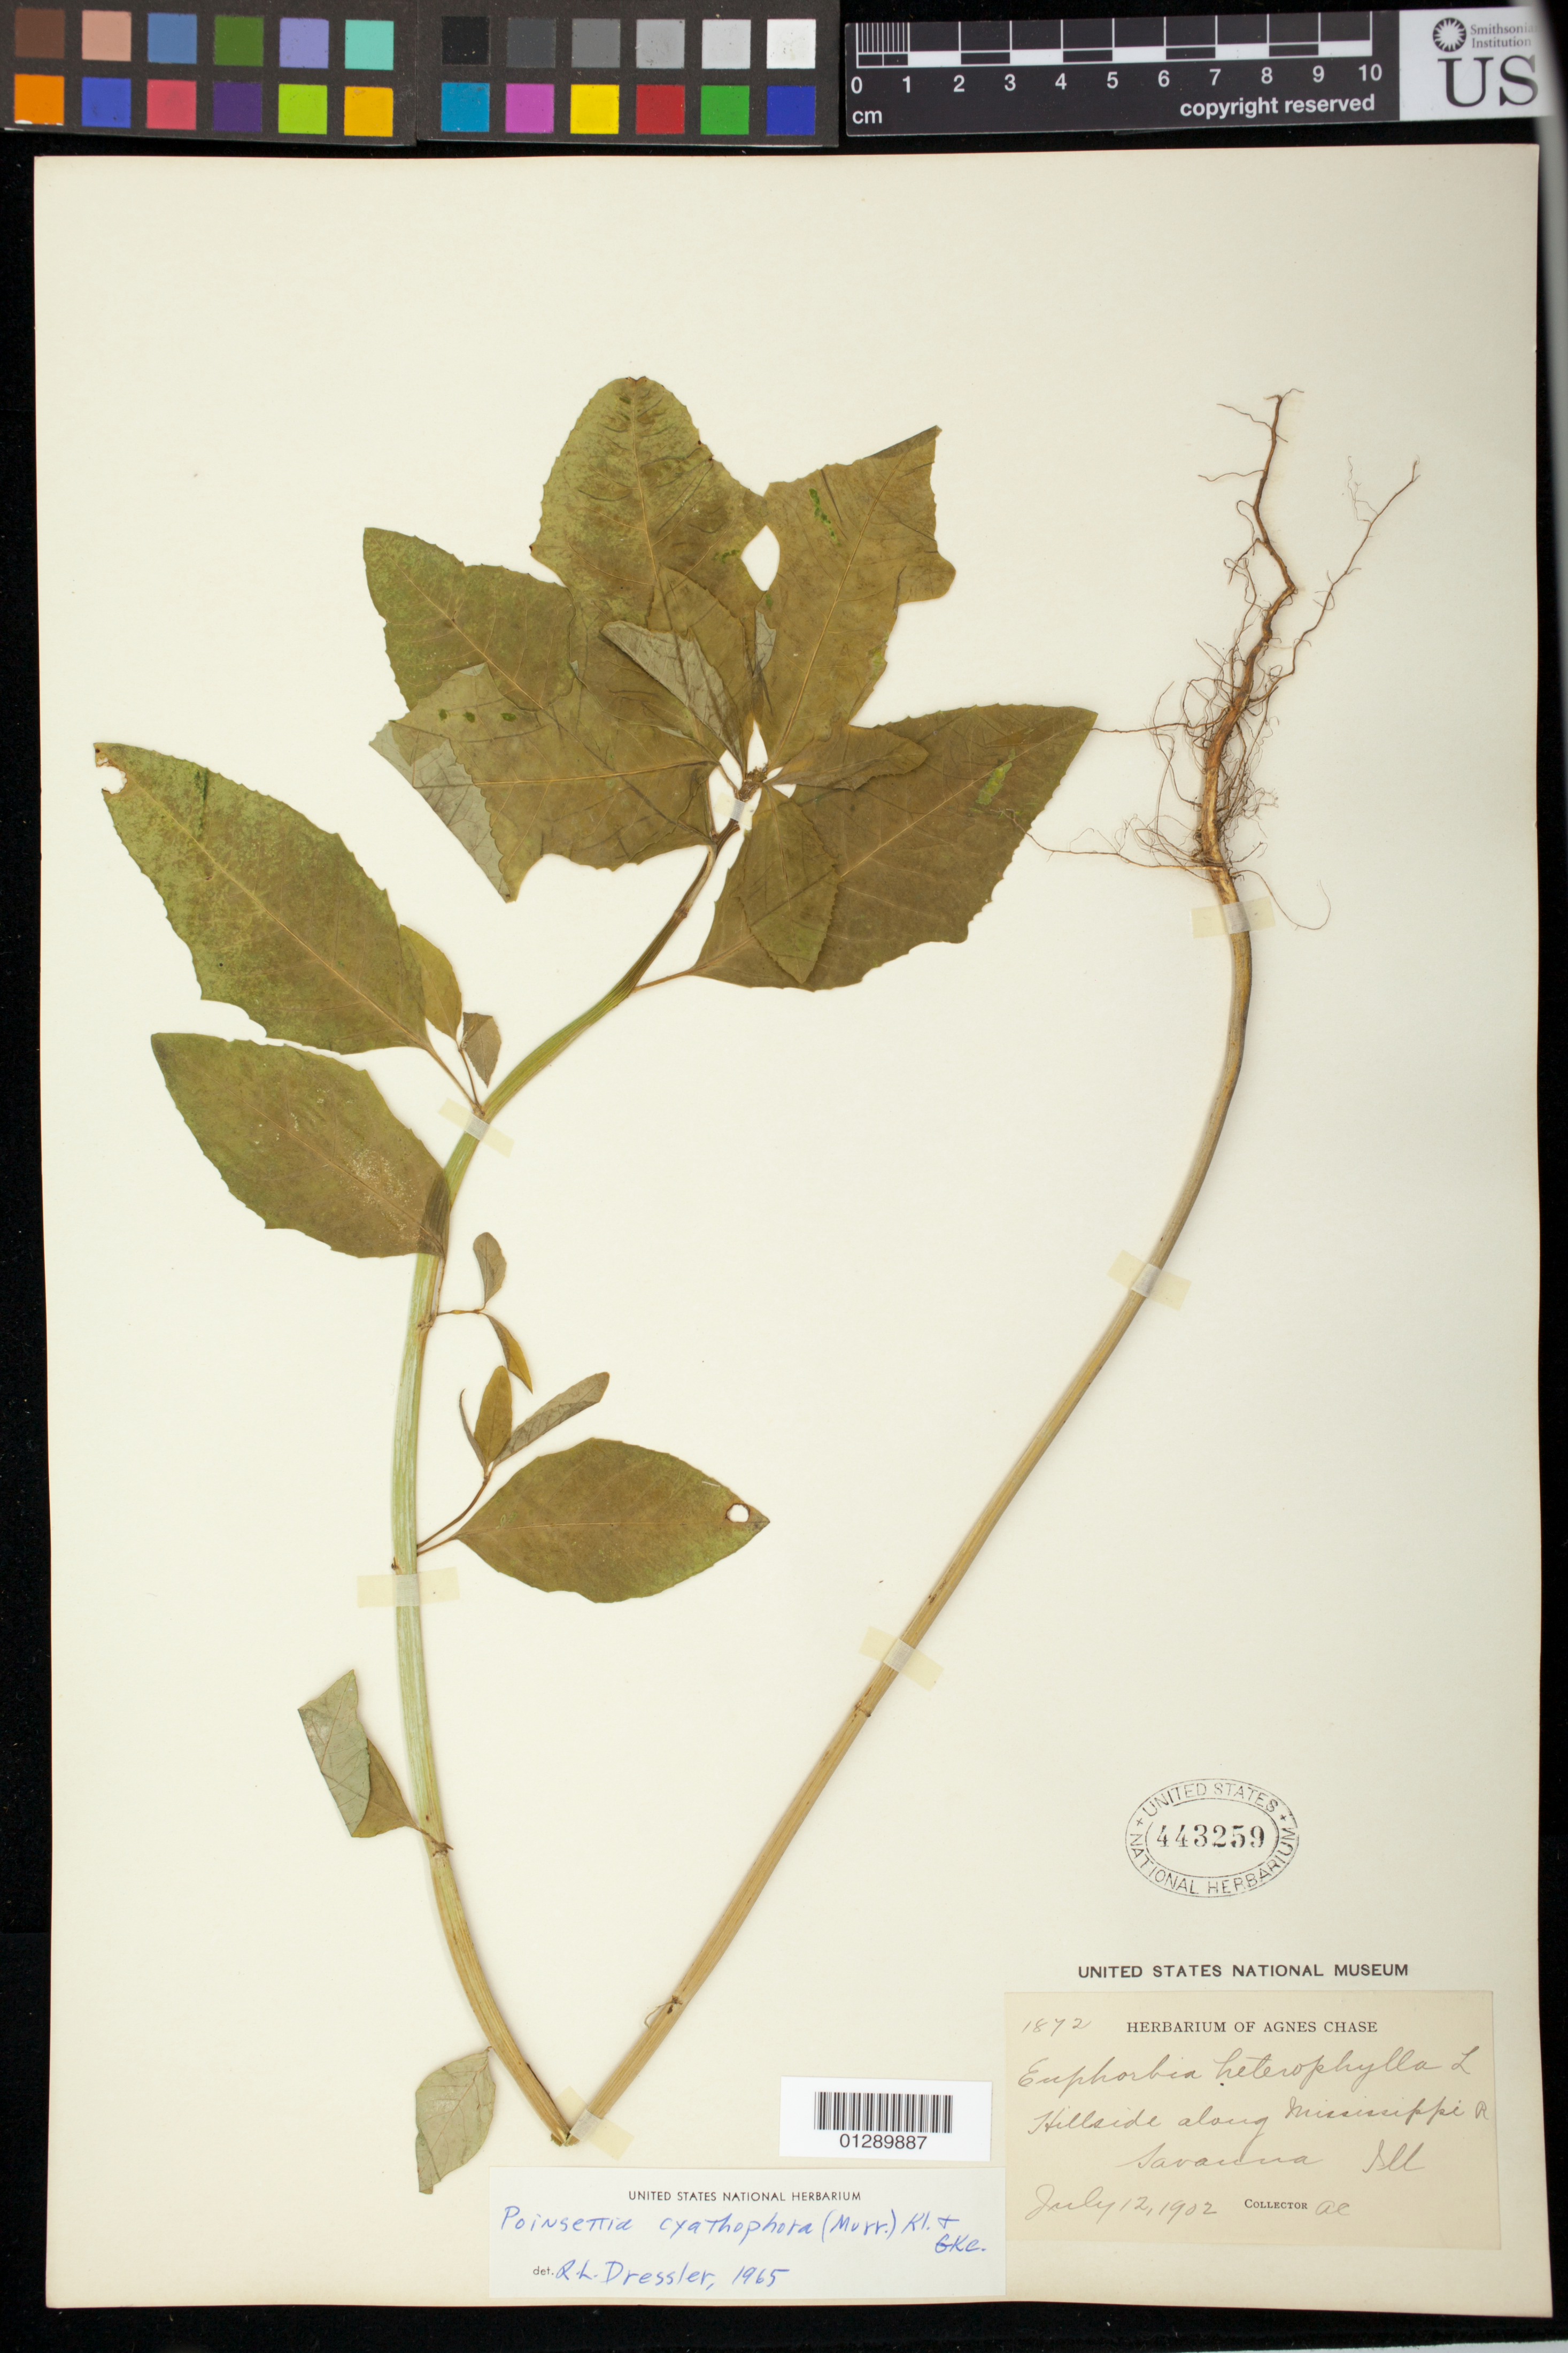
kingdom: Plantae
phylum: Tracheophyta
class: Magnoliopsida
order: Malpighiales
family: Euphorbiaceae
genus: Euphorbia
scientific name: Euphorbia heterophylla var. cyathophora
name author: (Murr.) Griseb.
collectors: A. Chase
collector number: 1872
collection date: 1902-07-12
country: United States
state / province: Illinois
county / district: Carroll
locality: Hillside along Mississippi River Savanna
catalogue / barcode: US 443259